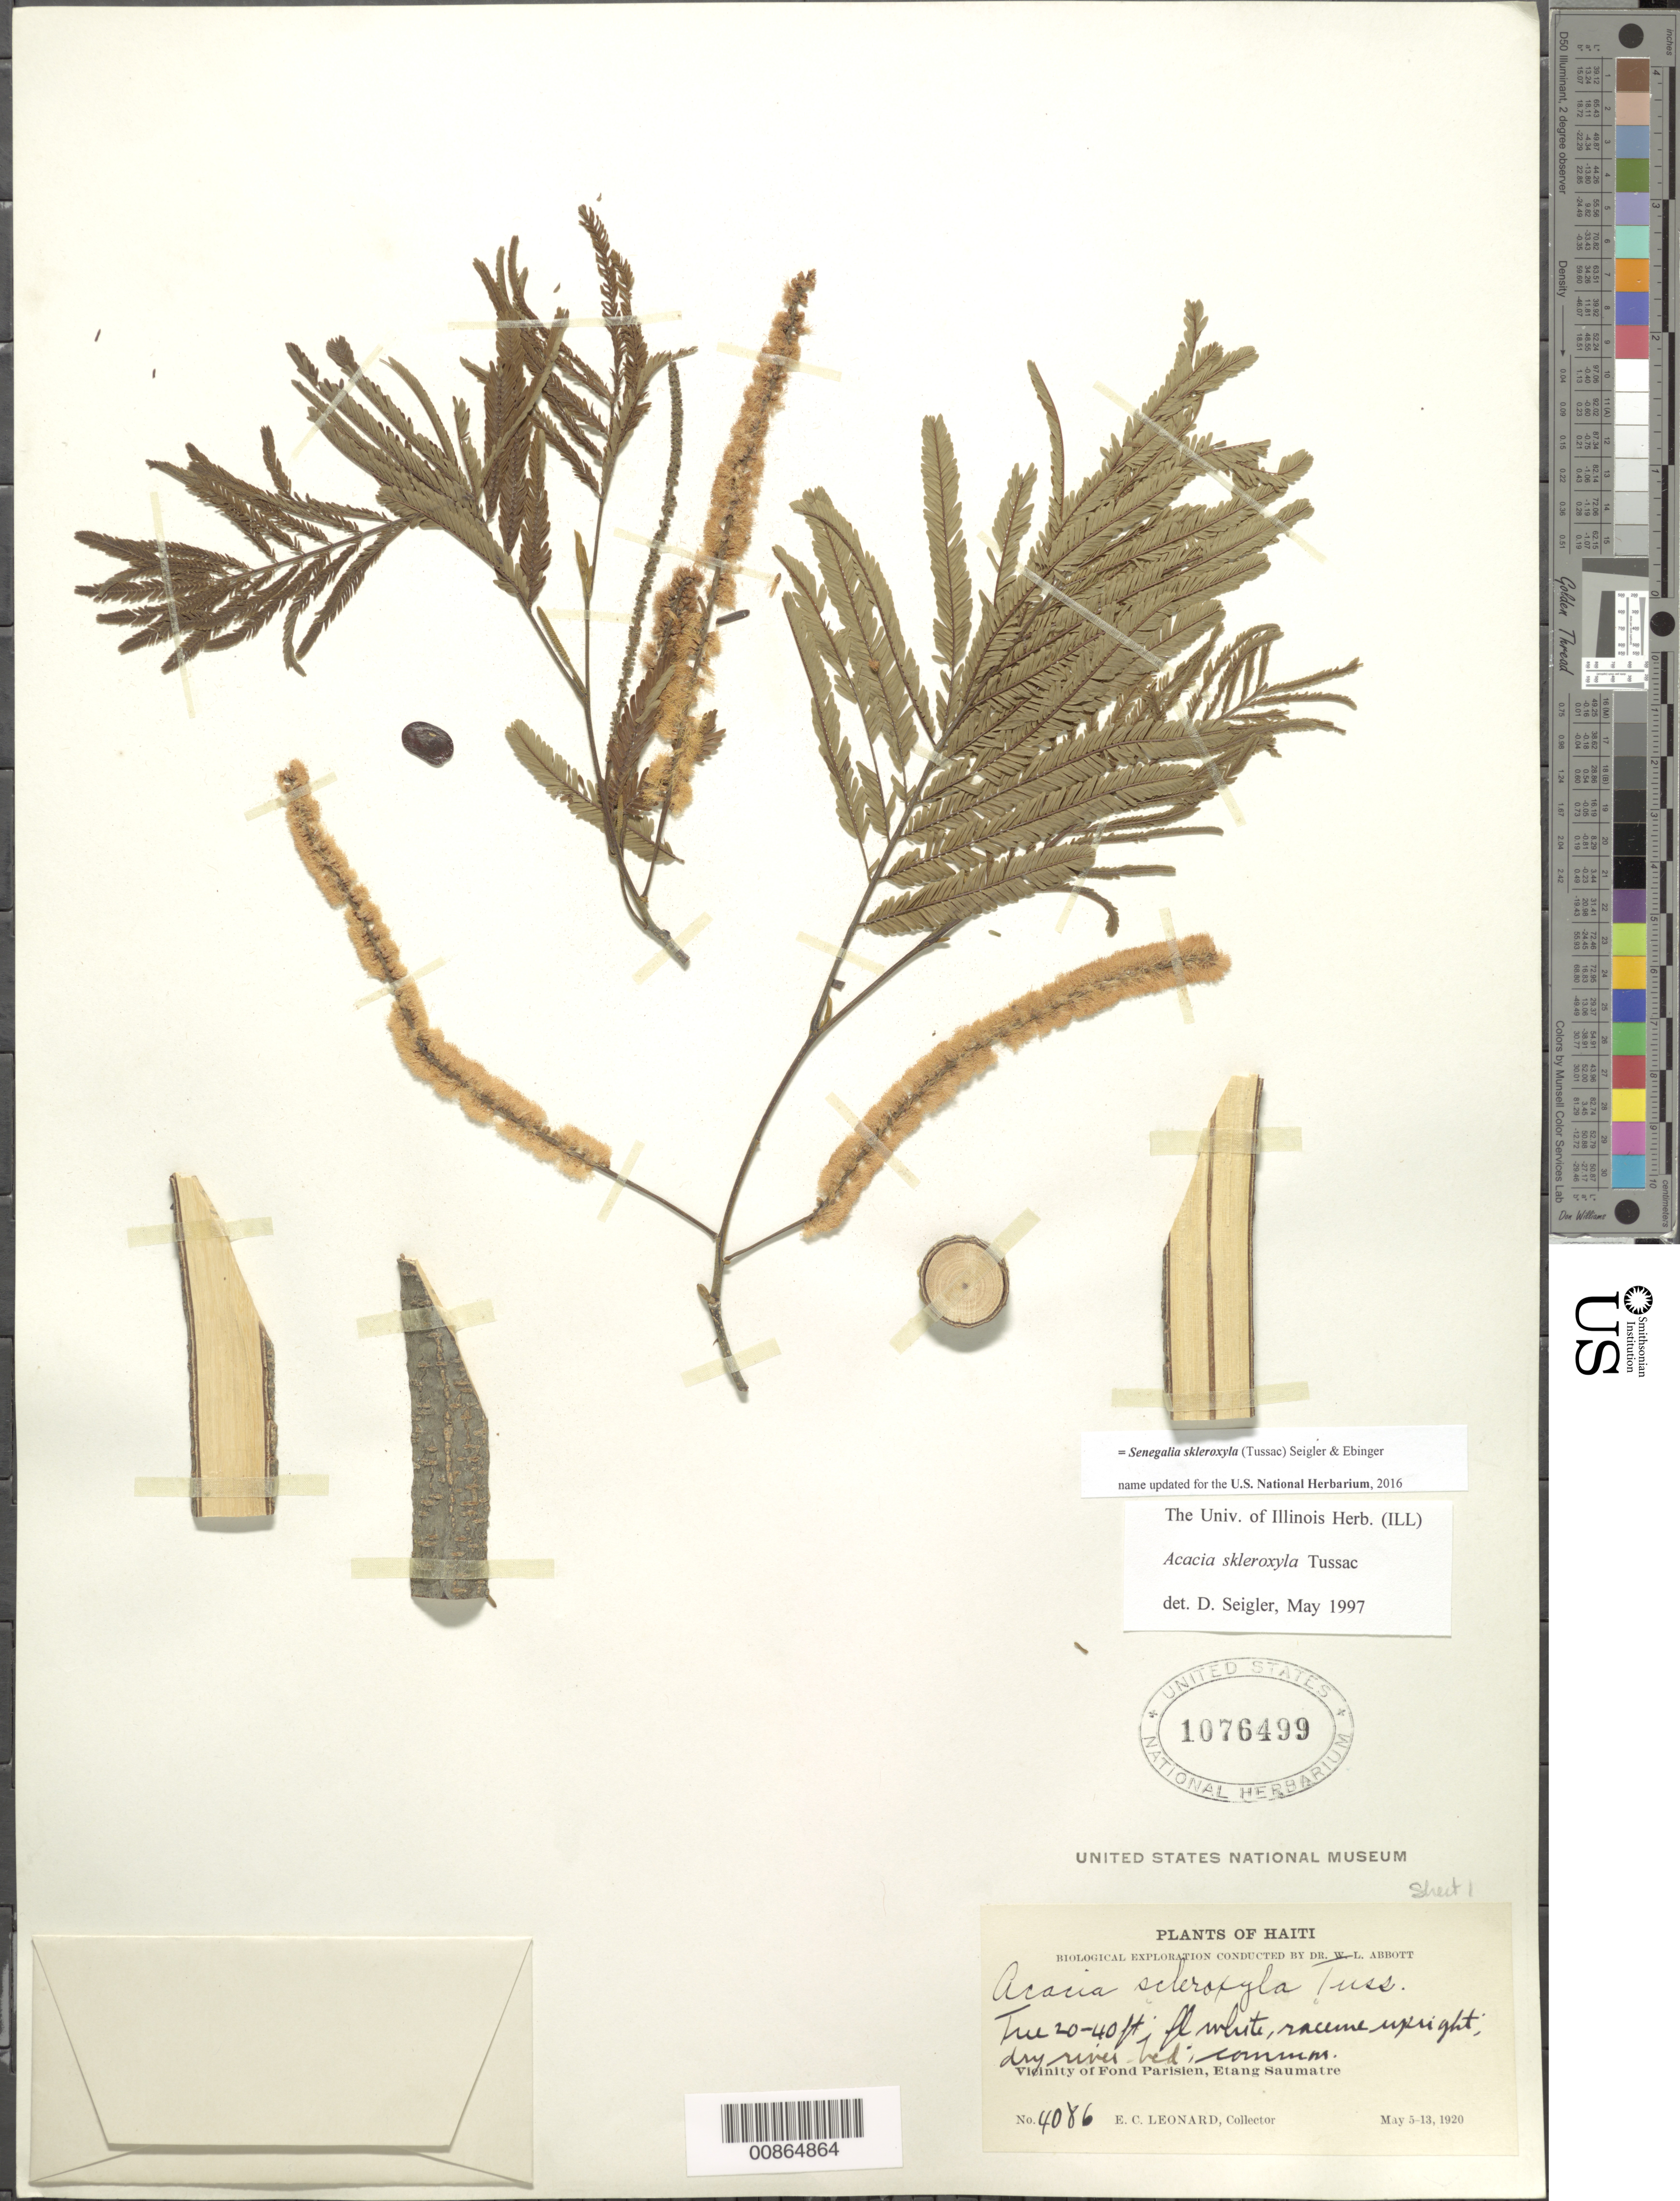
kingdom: Plantae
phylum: Tracheophyta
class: Magnoliopsida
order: Fabales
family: Fabaceae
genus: Parasenegalia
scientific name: Parasenegalia skleroxyla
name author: (Tussac) Seigler & Ebinger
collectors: E. C. Leonard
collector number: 4086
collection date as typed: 05 May 1920 to 13 May 1920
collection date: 1920-05-05/1920-05-13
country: Haiti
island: Hispaniola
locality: Vicinity of Fond Parisien, Etang Saumatre.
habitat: Dry river bed.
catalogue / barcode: US 1076499